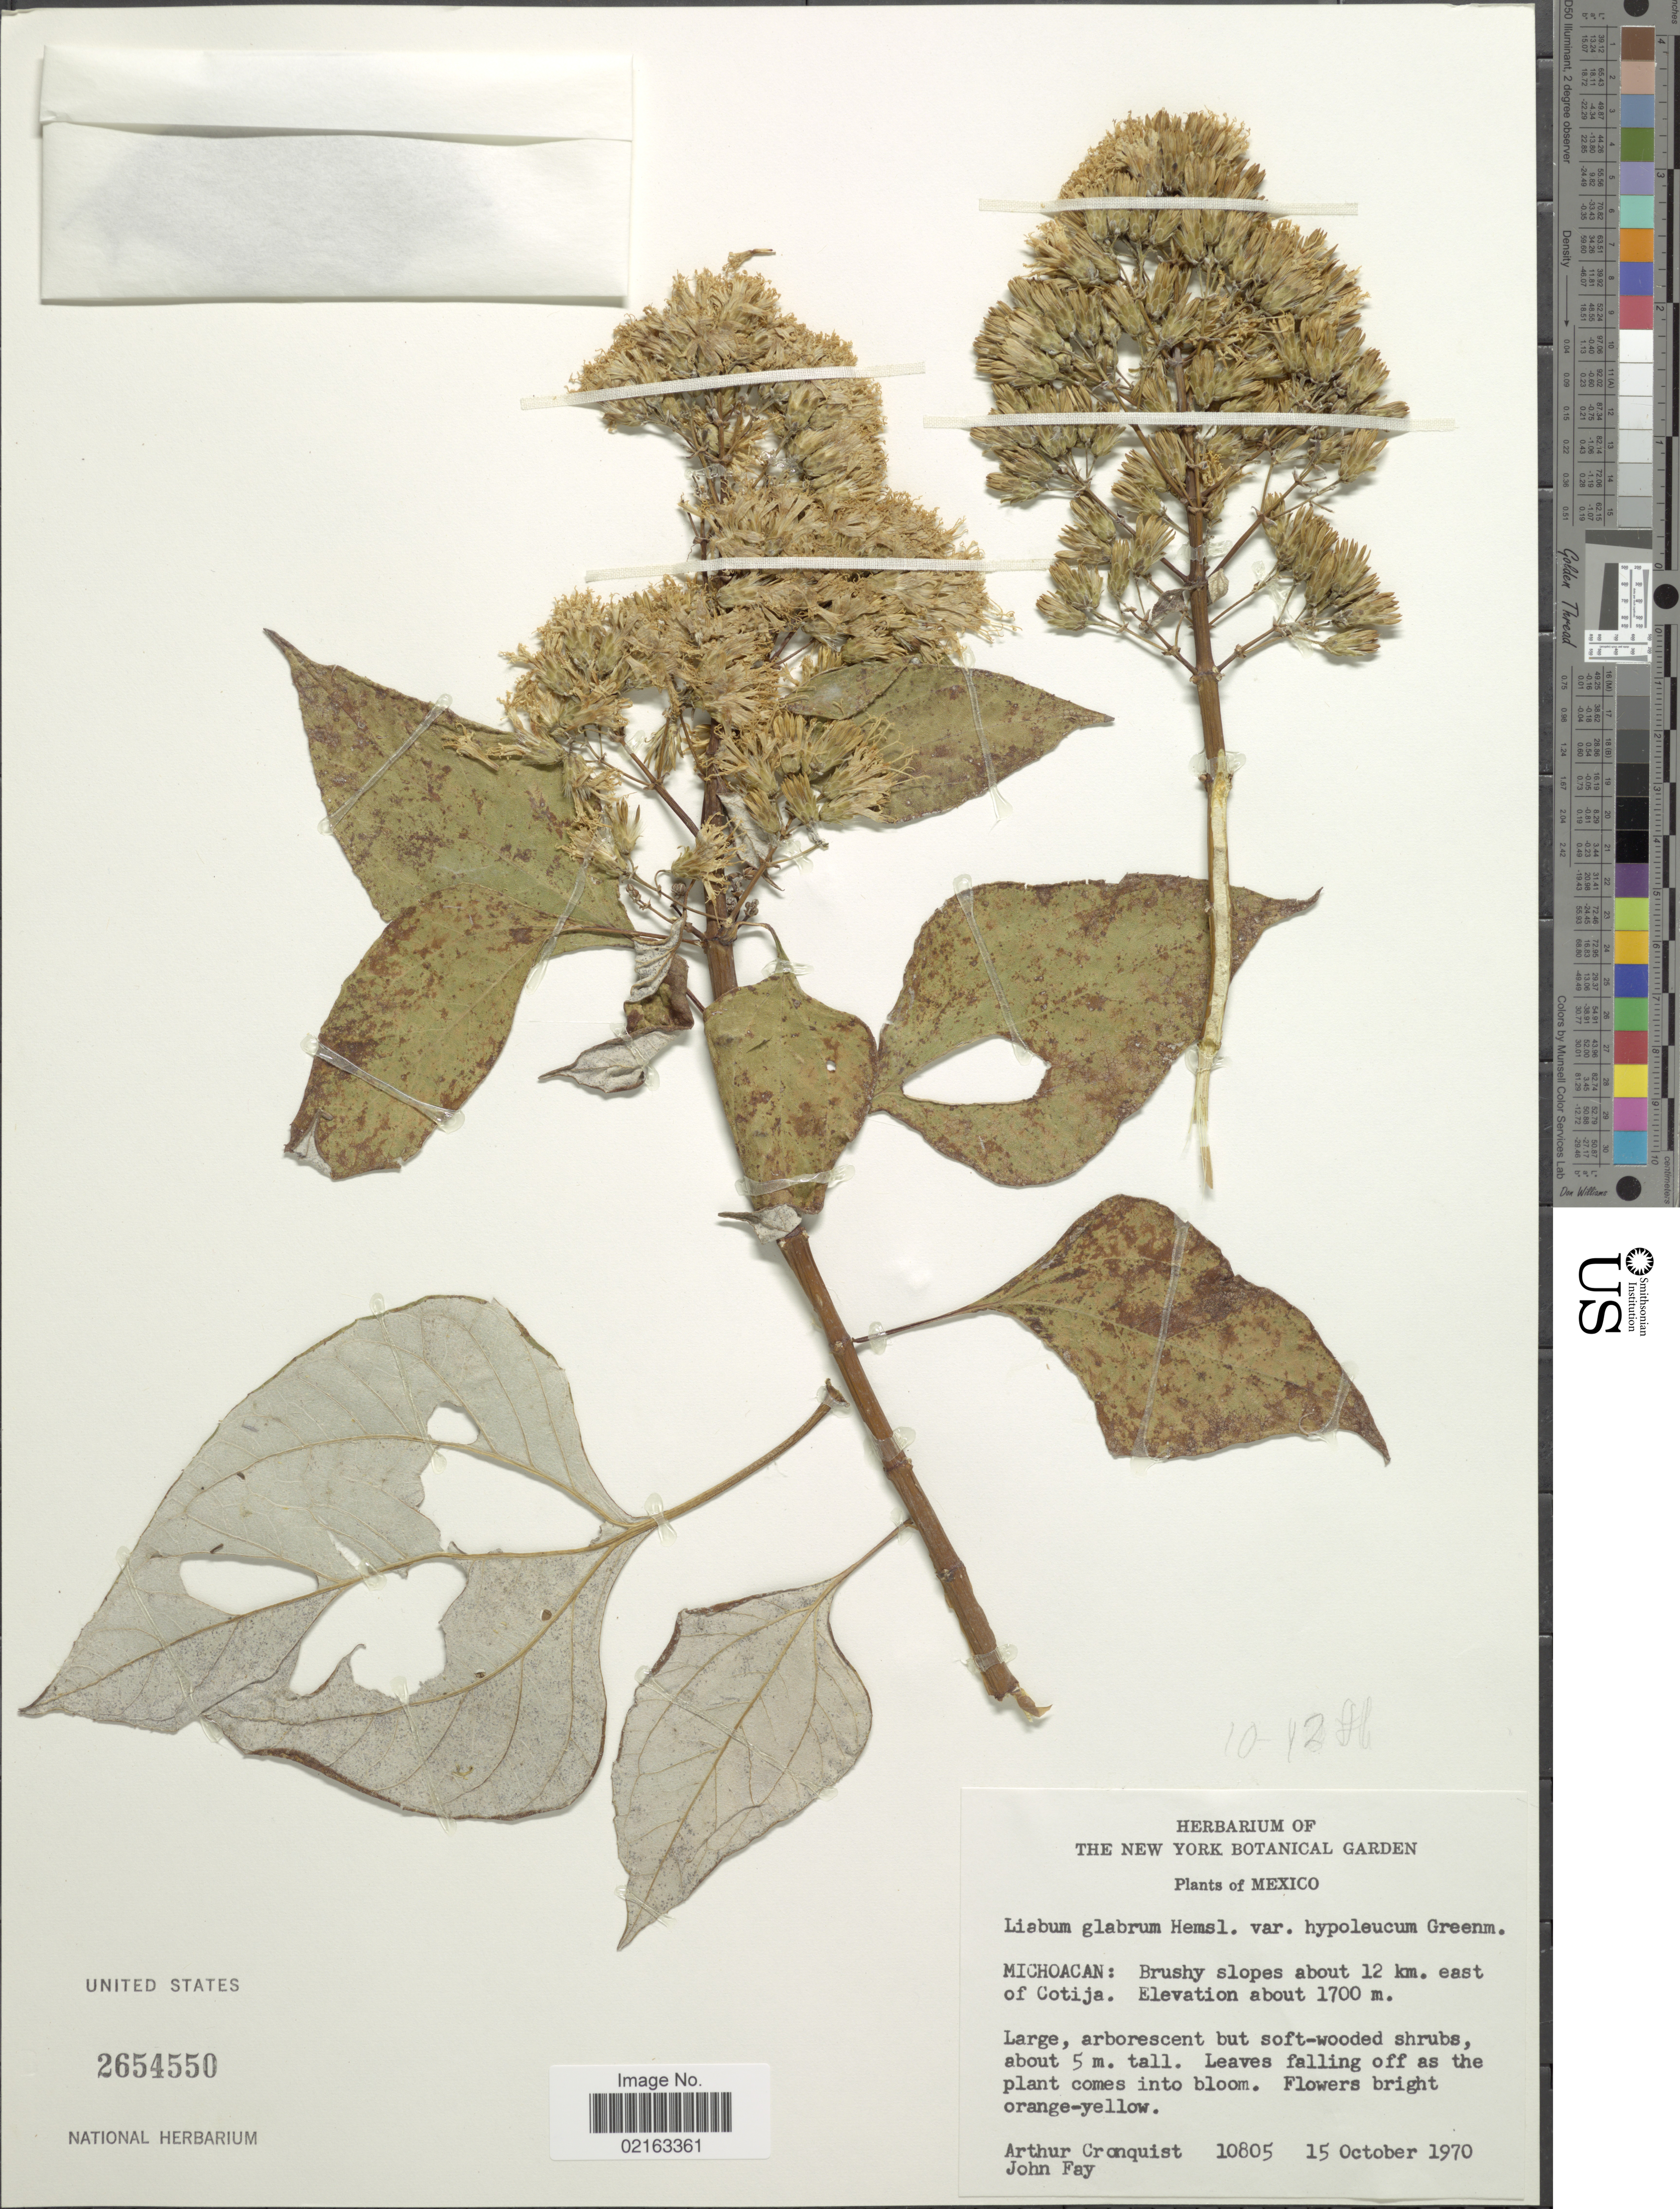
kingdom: Plantae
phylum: Tracheophyta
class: Magnoliopsida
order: Asterales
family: Asteraceae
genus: Sinclairia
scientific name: Sinclairia glabra var. hypoleuca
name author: (Greenm.) B.L. Turner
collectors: A. J. Cronquist & J. Fay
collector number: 10805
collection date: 1970-10-15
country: Mexico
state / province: Michoacán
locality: Michoacan: Brushy slopes about 12 km. east of Cotija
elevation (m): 1700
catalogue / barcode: US 2654550